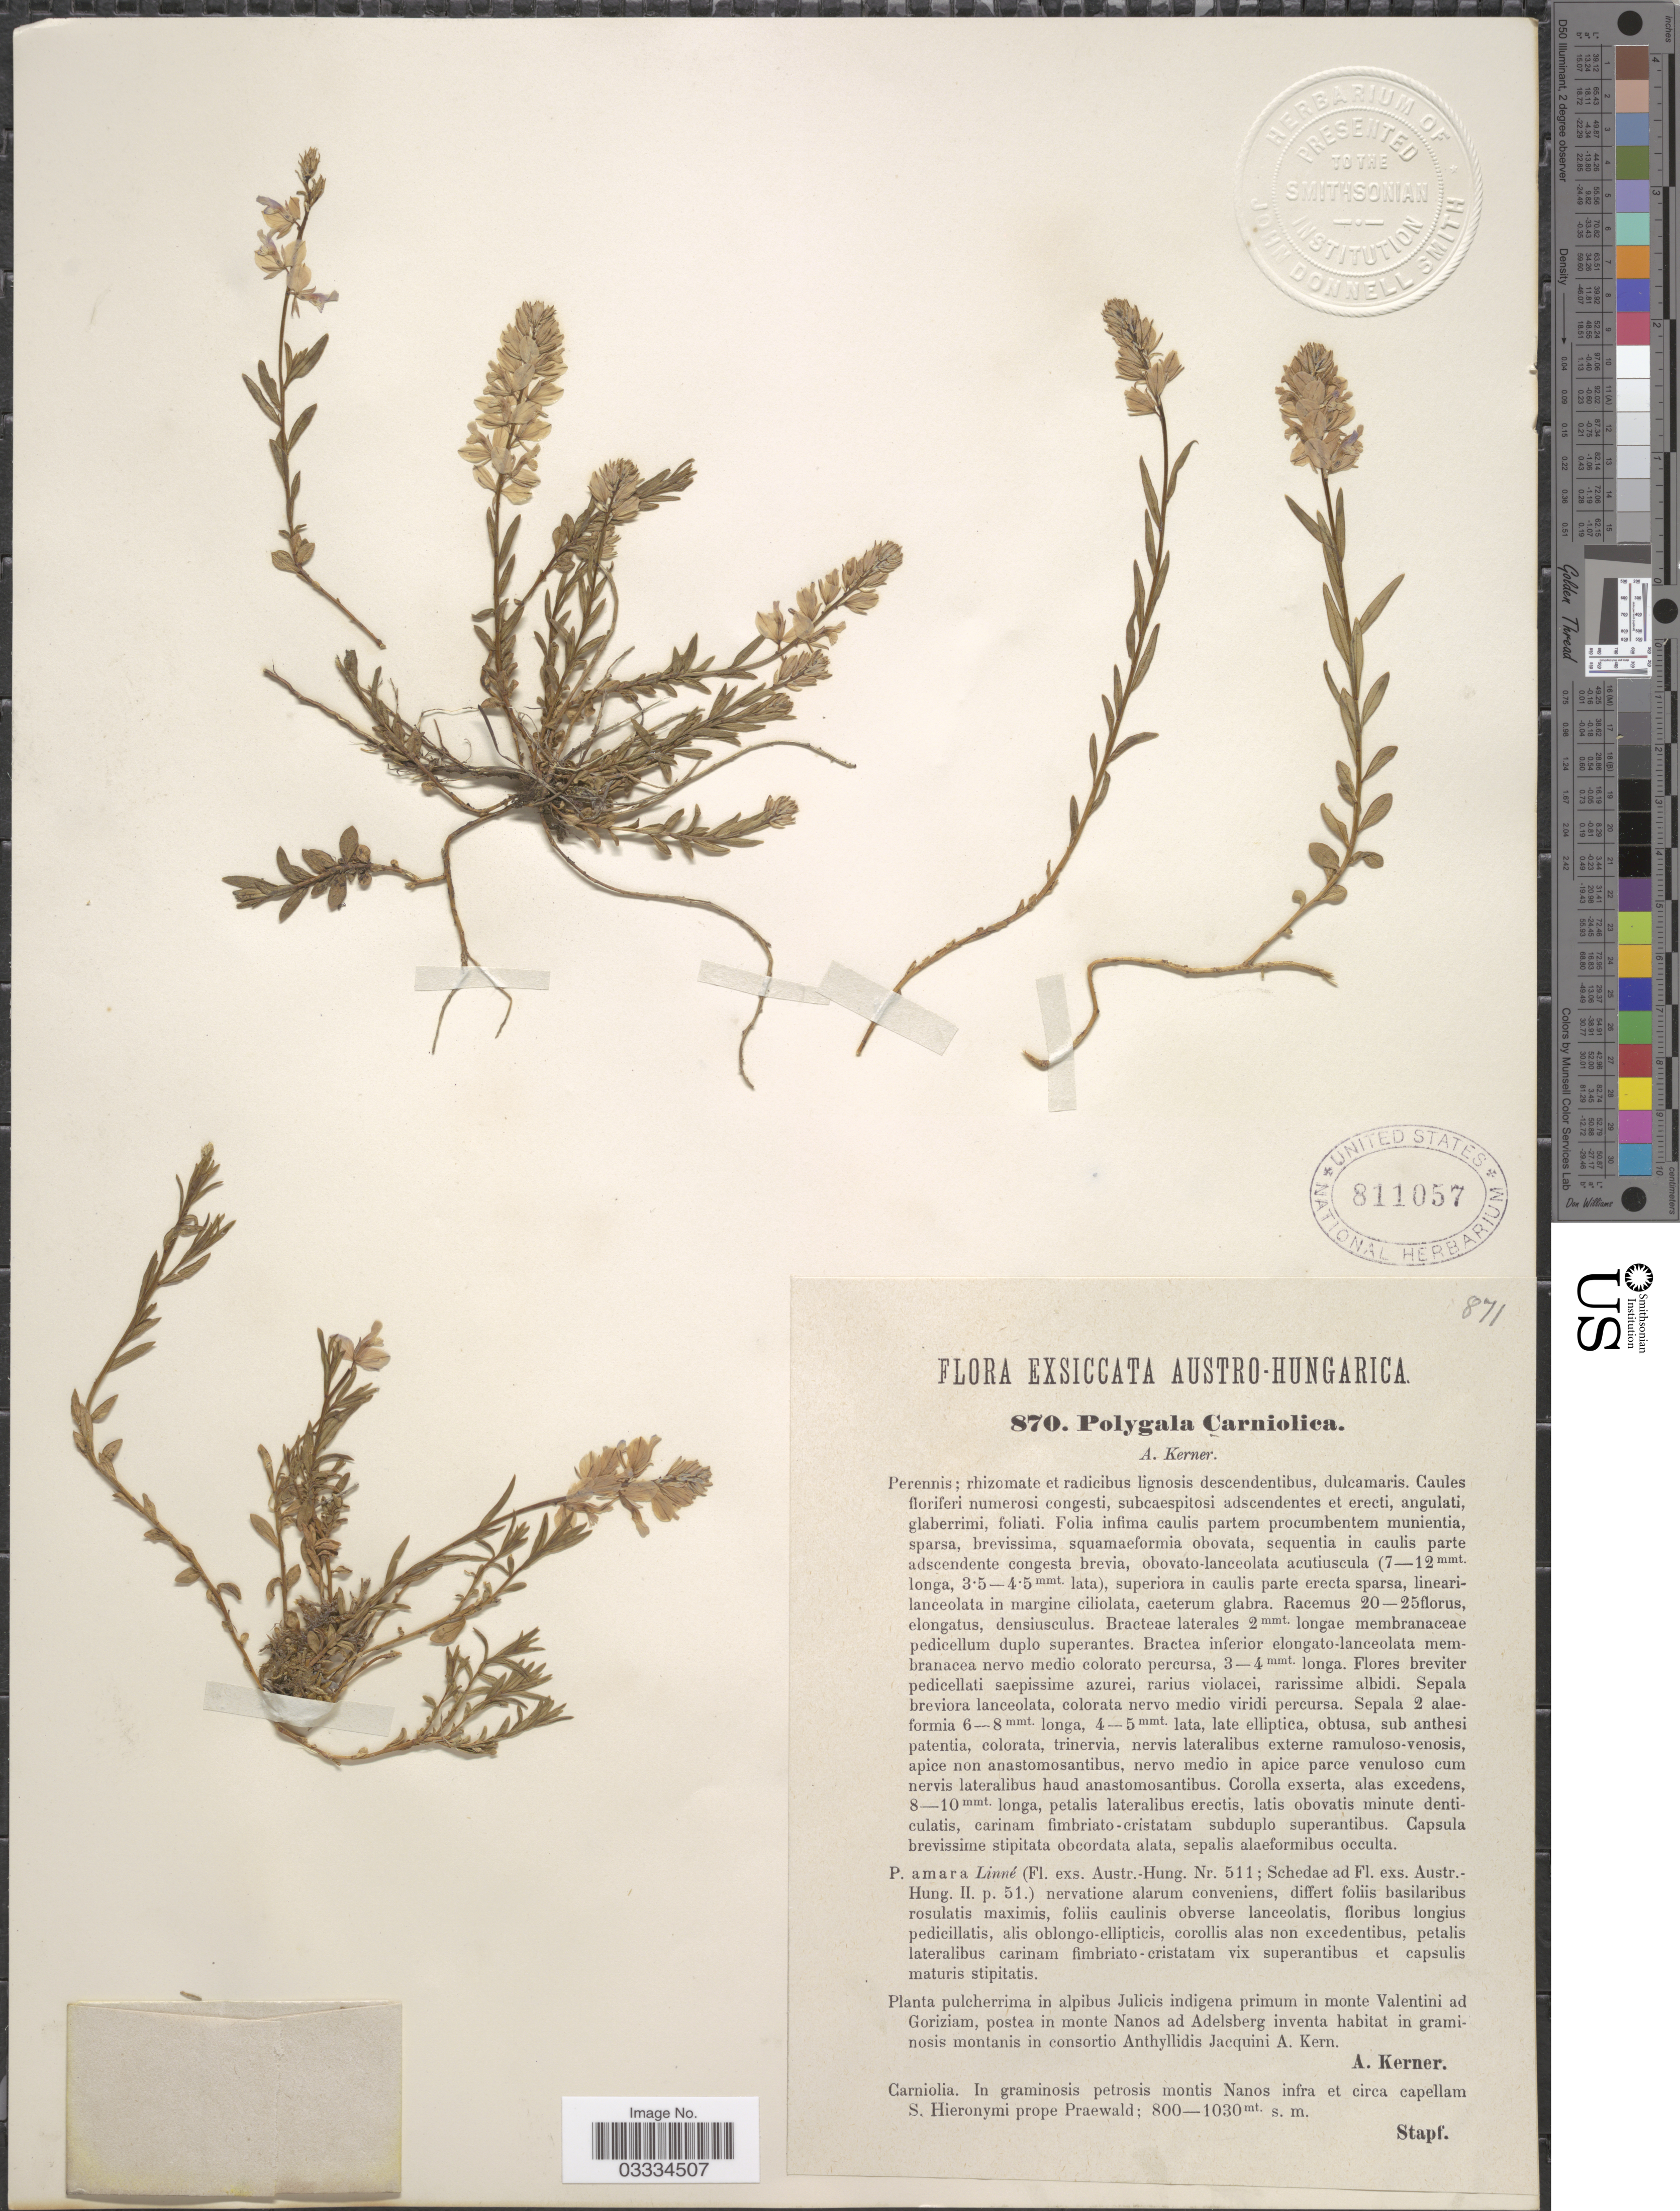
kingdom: Plantae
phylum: Tracheophyta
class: Magnoliopsida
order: Fabales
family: Polygalaceae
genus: Polygala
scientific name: Polygala carniolica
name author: A. Kern.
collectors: A. Kerner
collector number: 870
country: Hungary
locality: Austro-Hungarica. [unsure placement] Carniolia. In graminosis petrosis montis Nanos infra et circa capellam S. Hieronymi prope Praewald.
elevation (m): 800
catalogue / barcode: US 811057